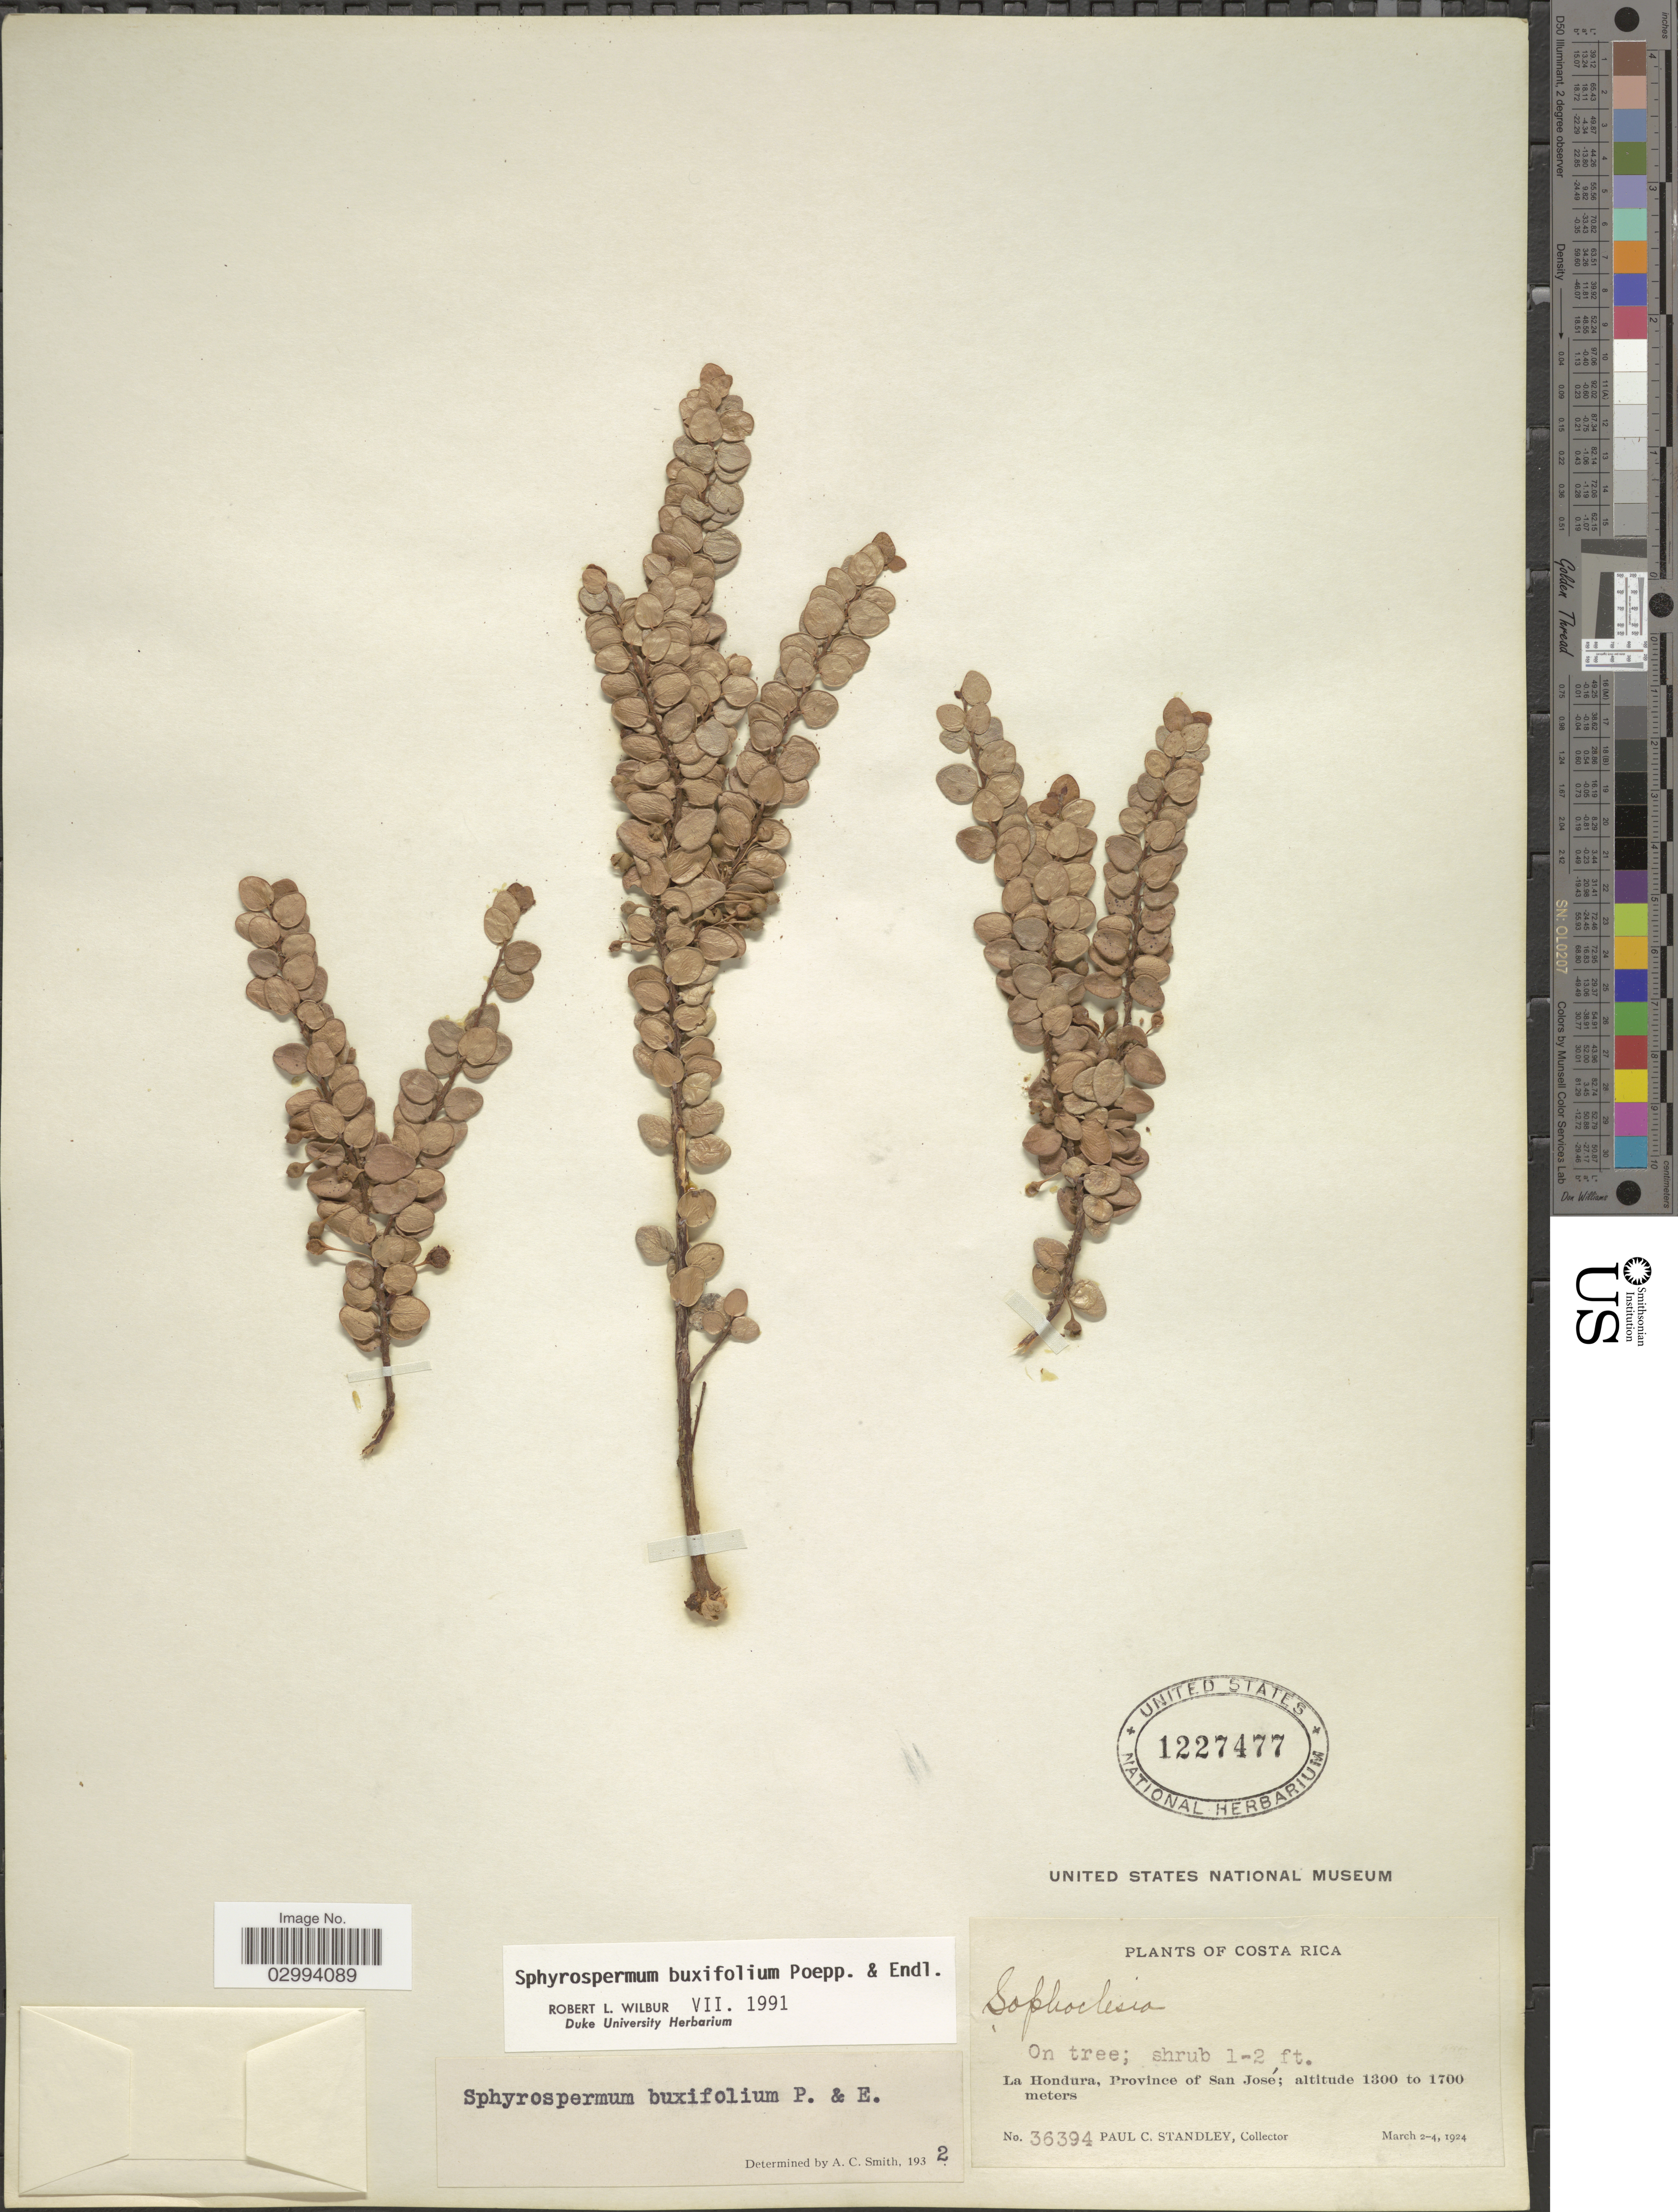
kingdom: Plantae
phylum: Tracheophyta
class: Magnoliopsida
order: Ericales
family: Ericaceae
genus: Sphyrospermum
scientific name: Sphyrospermum buxifolium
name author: Poepp. & Endl.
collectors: P. C. Standley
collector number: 36394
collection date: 1924-03-02/1924-03-04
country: Costa Rica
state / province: San José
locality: La Hondura.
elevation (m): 1300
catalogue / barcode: US 1227477